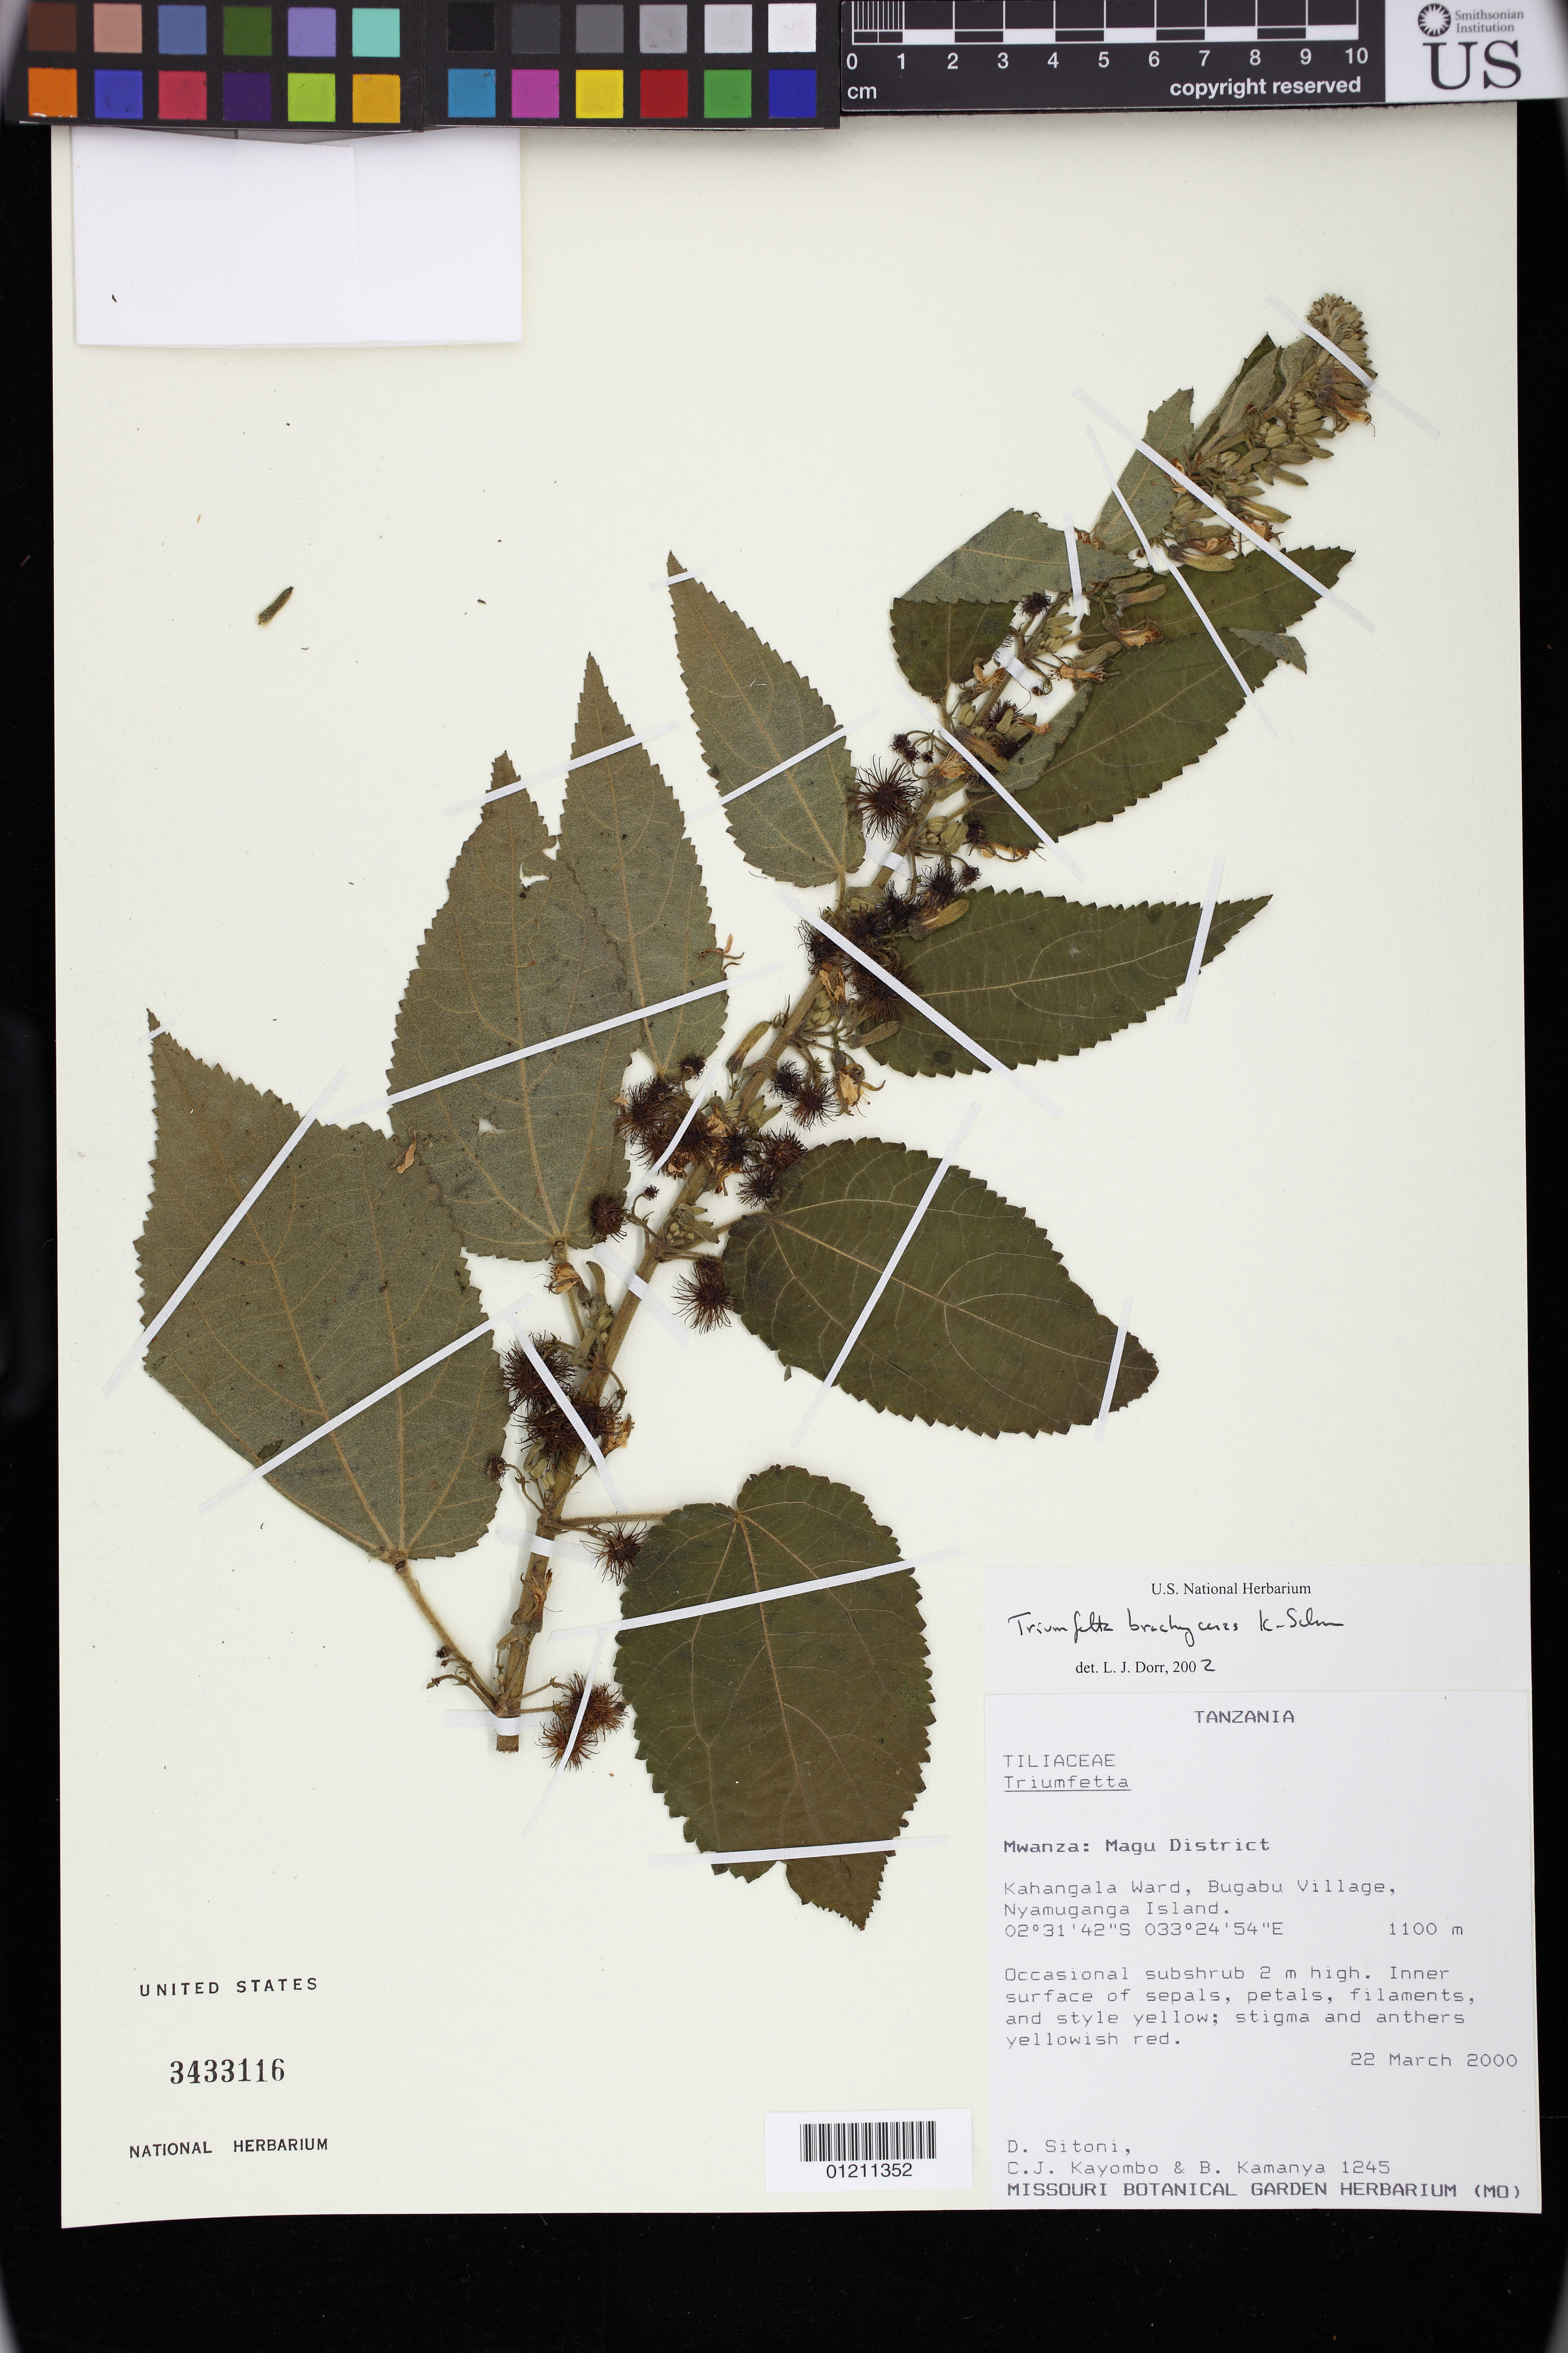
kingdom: Plantae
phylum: Tracheophyta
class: Magnoliopsida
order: Malvales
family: Malvaceae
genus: Triumfetta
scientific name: Triumfetta brachyceras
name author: K. Schum.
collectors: D. Sitoni, C. J. Kayombo & B. Kamanya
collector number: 1245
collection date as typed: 22 Mar 2000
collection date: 2000-03-22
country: Tanzania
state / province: Mwanza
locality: Mwanza: Magu District. Kahangala Ward, Bugabu Village, Nyamuganga Island.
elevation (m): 1100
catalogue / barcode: US 3433116